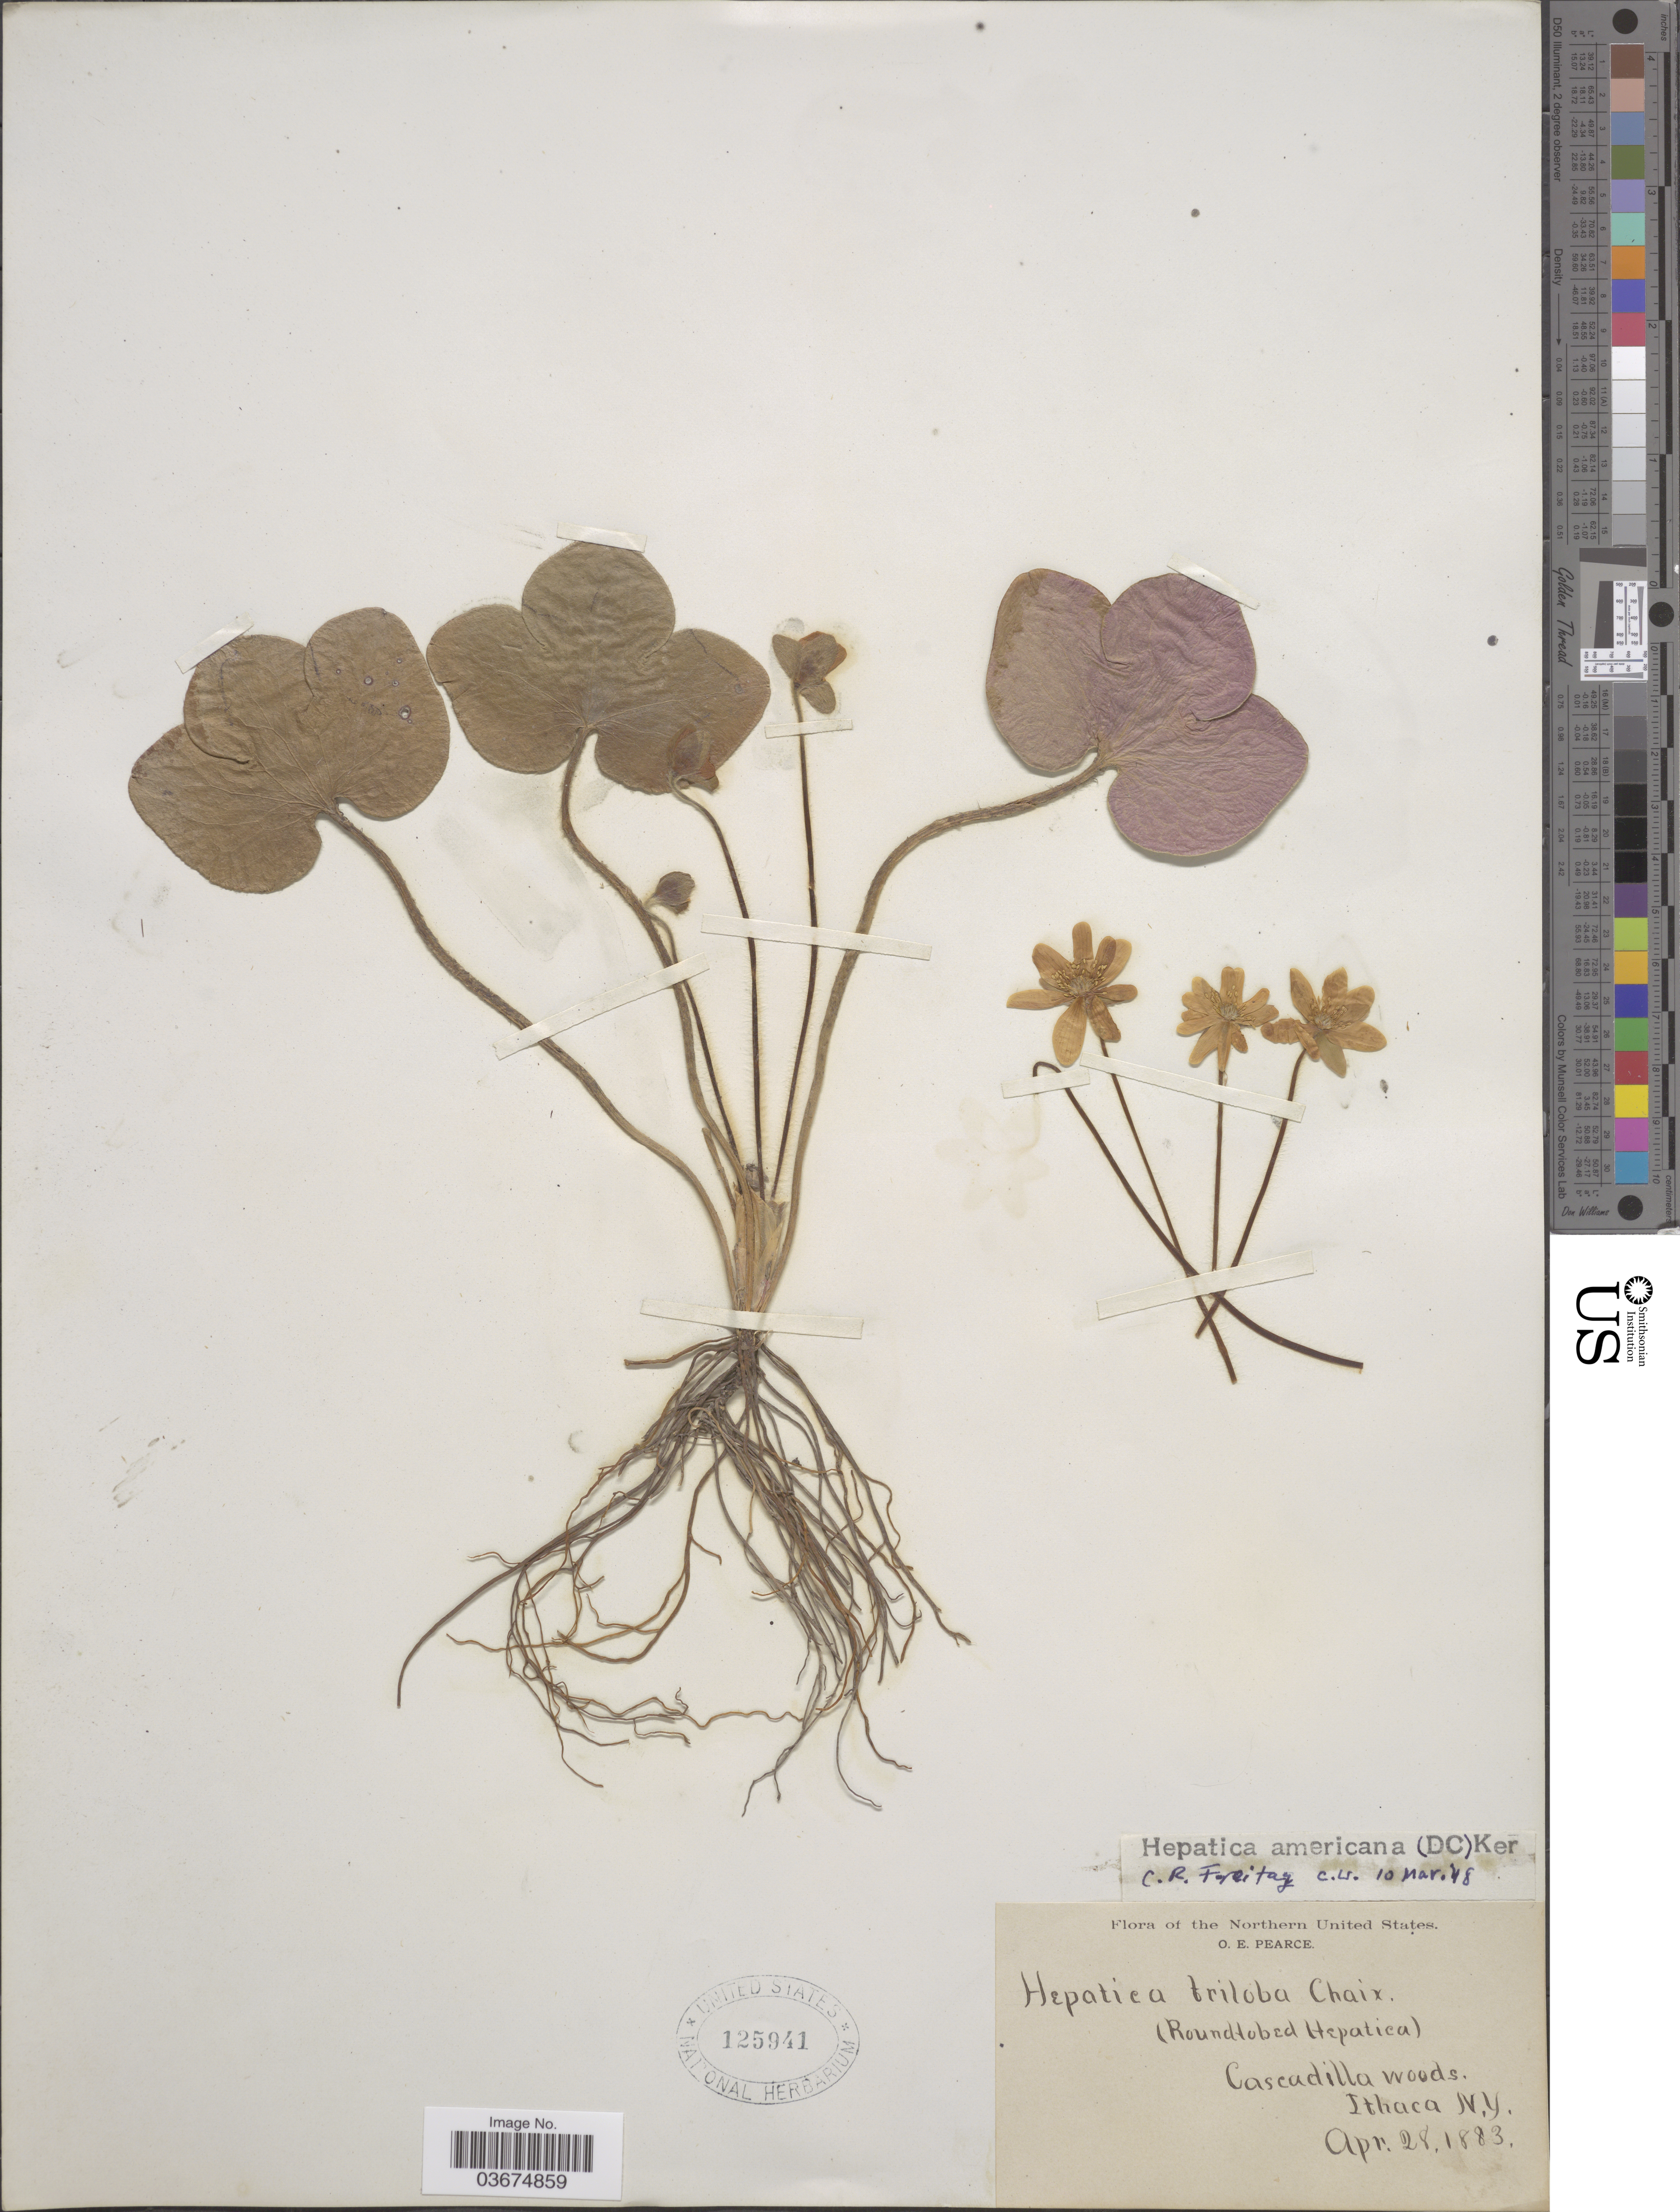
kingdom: Plantae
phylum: Tracheophyta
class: Magnoliopsida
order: Ranunculales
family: Ranunculaceae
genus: Hepatica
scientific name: Hepatica americana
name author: (DC.) Ker Gawl.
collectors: O. E. Pearce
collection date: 1883-04-28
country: United States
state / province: New York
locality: Northern United States. Cascudilla woods. Ithaca.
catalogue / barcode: US 125941